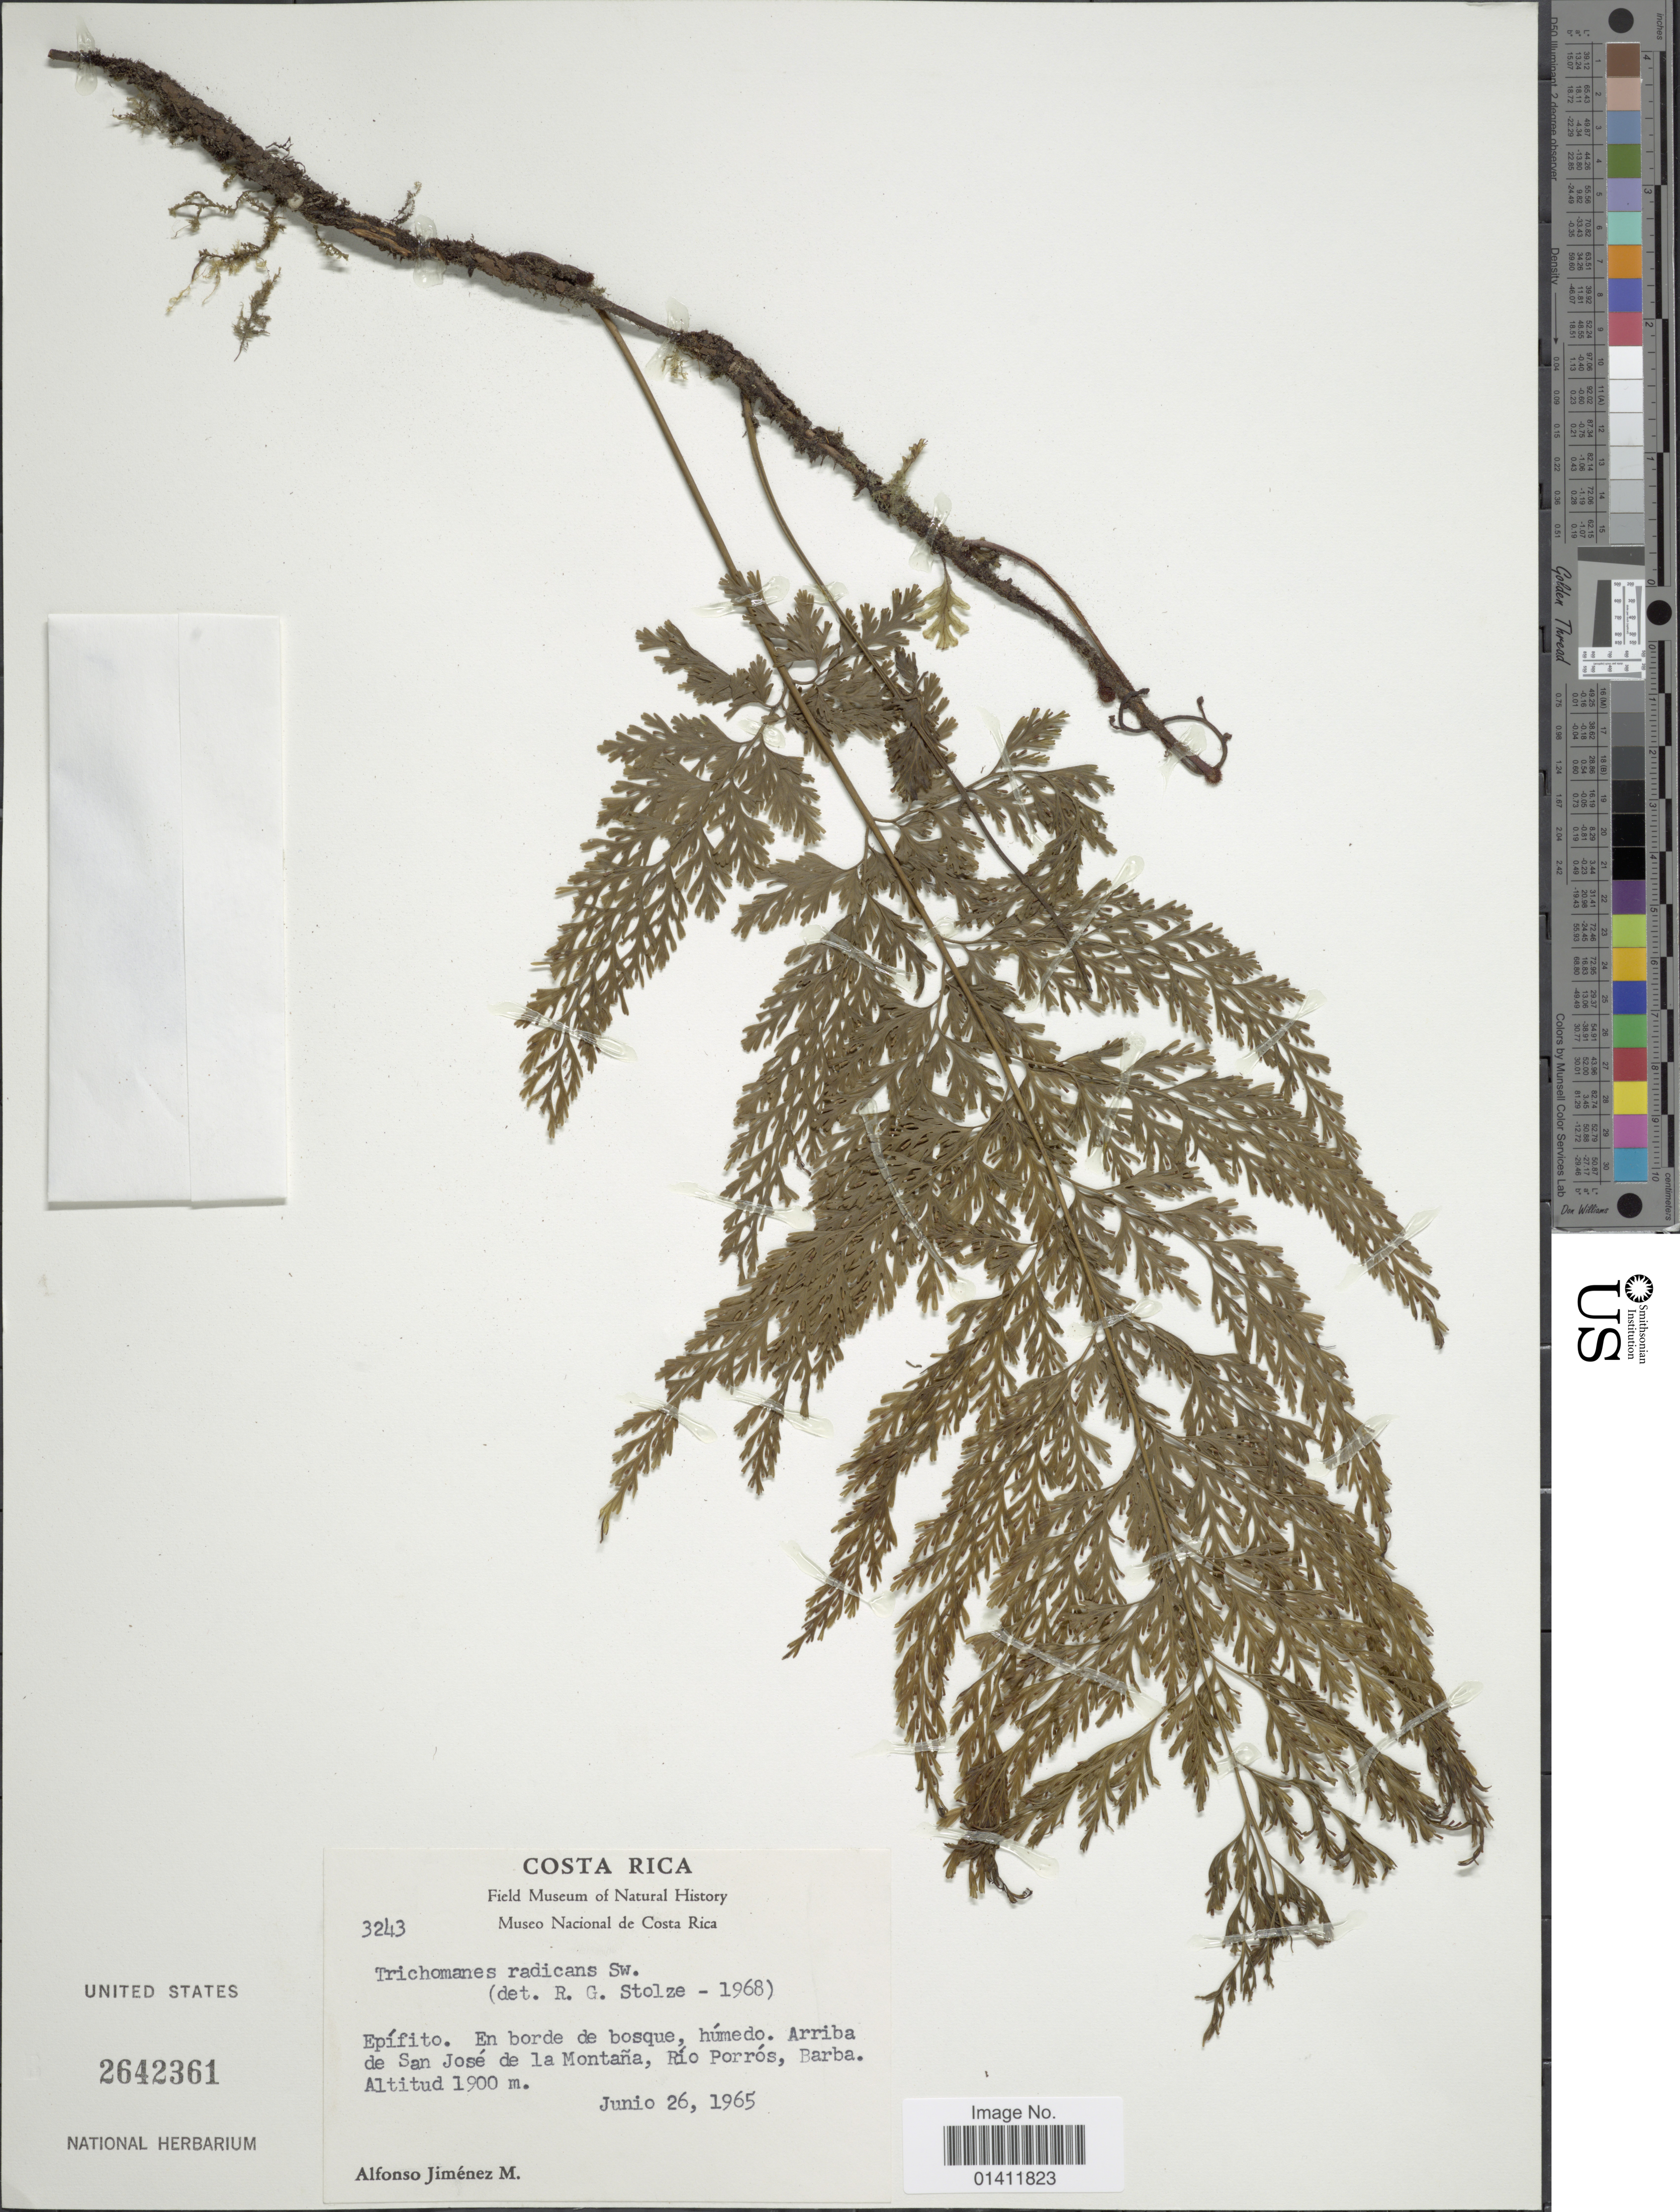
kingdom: Plantae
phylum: Tracheophyta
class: Polypodiopsida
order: Hymenophyllales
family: Hymenophyllaceae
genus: Vandenboschia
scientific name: Vandenboschia radicans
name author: (Sw.) Copel.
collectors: A. Jiménez M.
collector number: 3243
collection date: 1965-06-26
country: Costa Rica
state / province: San José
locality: Arriba de San Jose de la Montana, Rio Porros, Barba.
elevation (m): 1900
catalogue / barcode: US 2642361